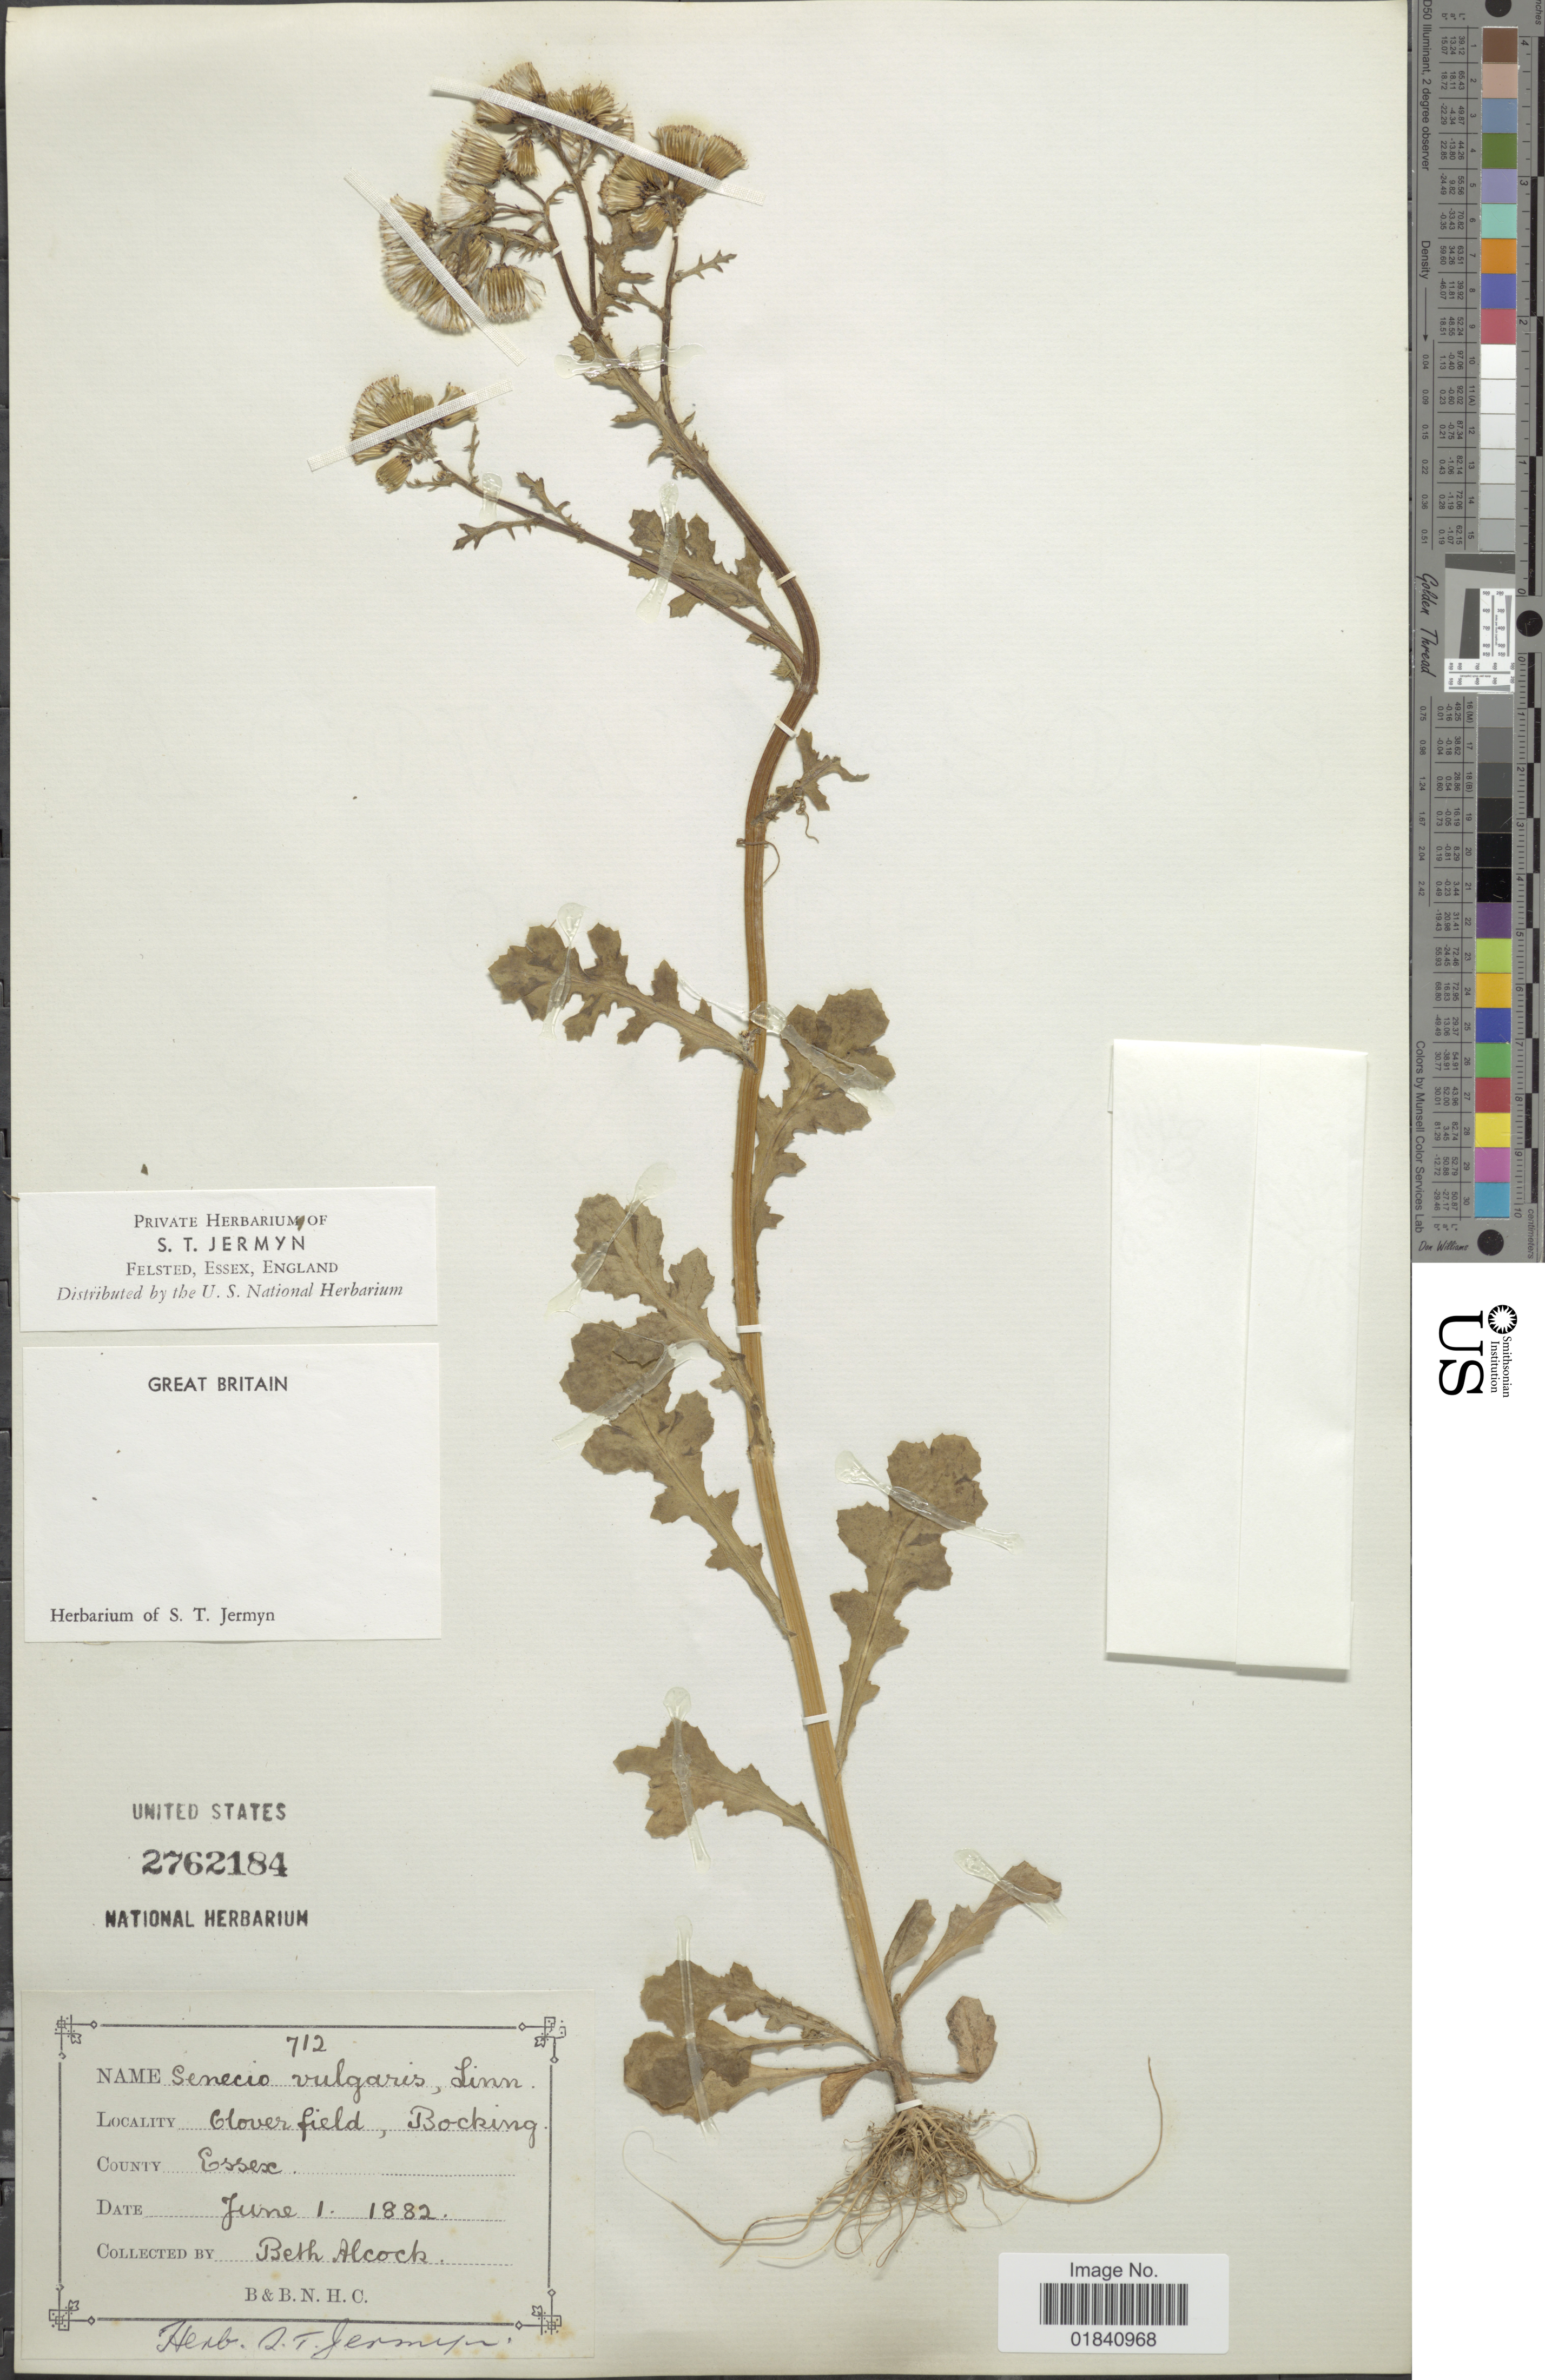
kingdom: Plantae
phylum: Tracheophyta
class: Magnoliopsida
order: Asterales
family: Asteraceae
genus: Senecio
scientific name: Senecio vulgaris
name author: L.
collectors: B. Alcock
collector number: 712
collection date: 1882-06-01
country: United Kingdom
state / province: England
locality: Cloverfield, Bocking. County Essex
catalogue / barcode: US 2762184